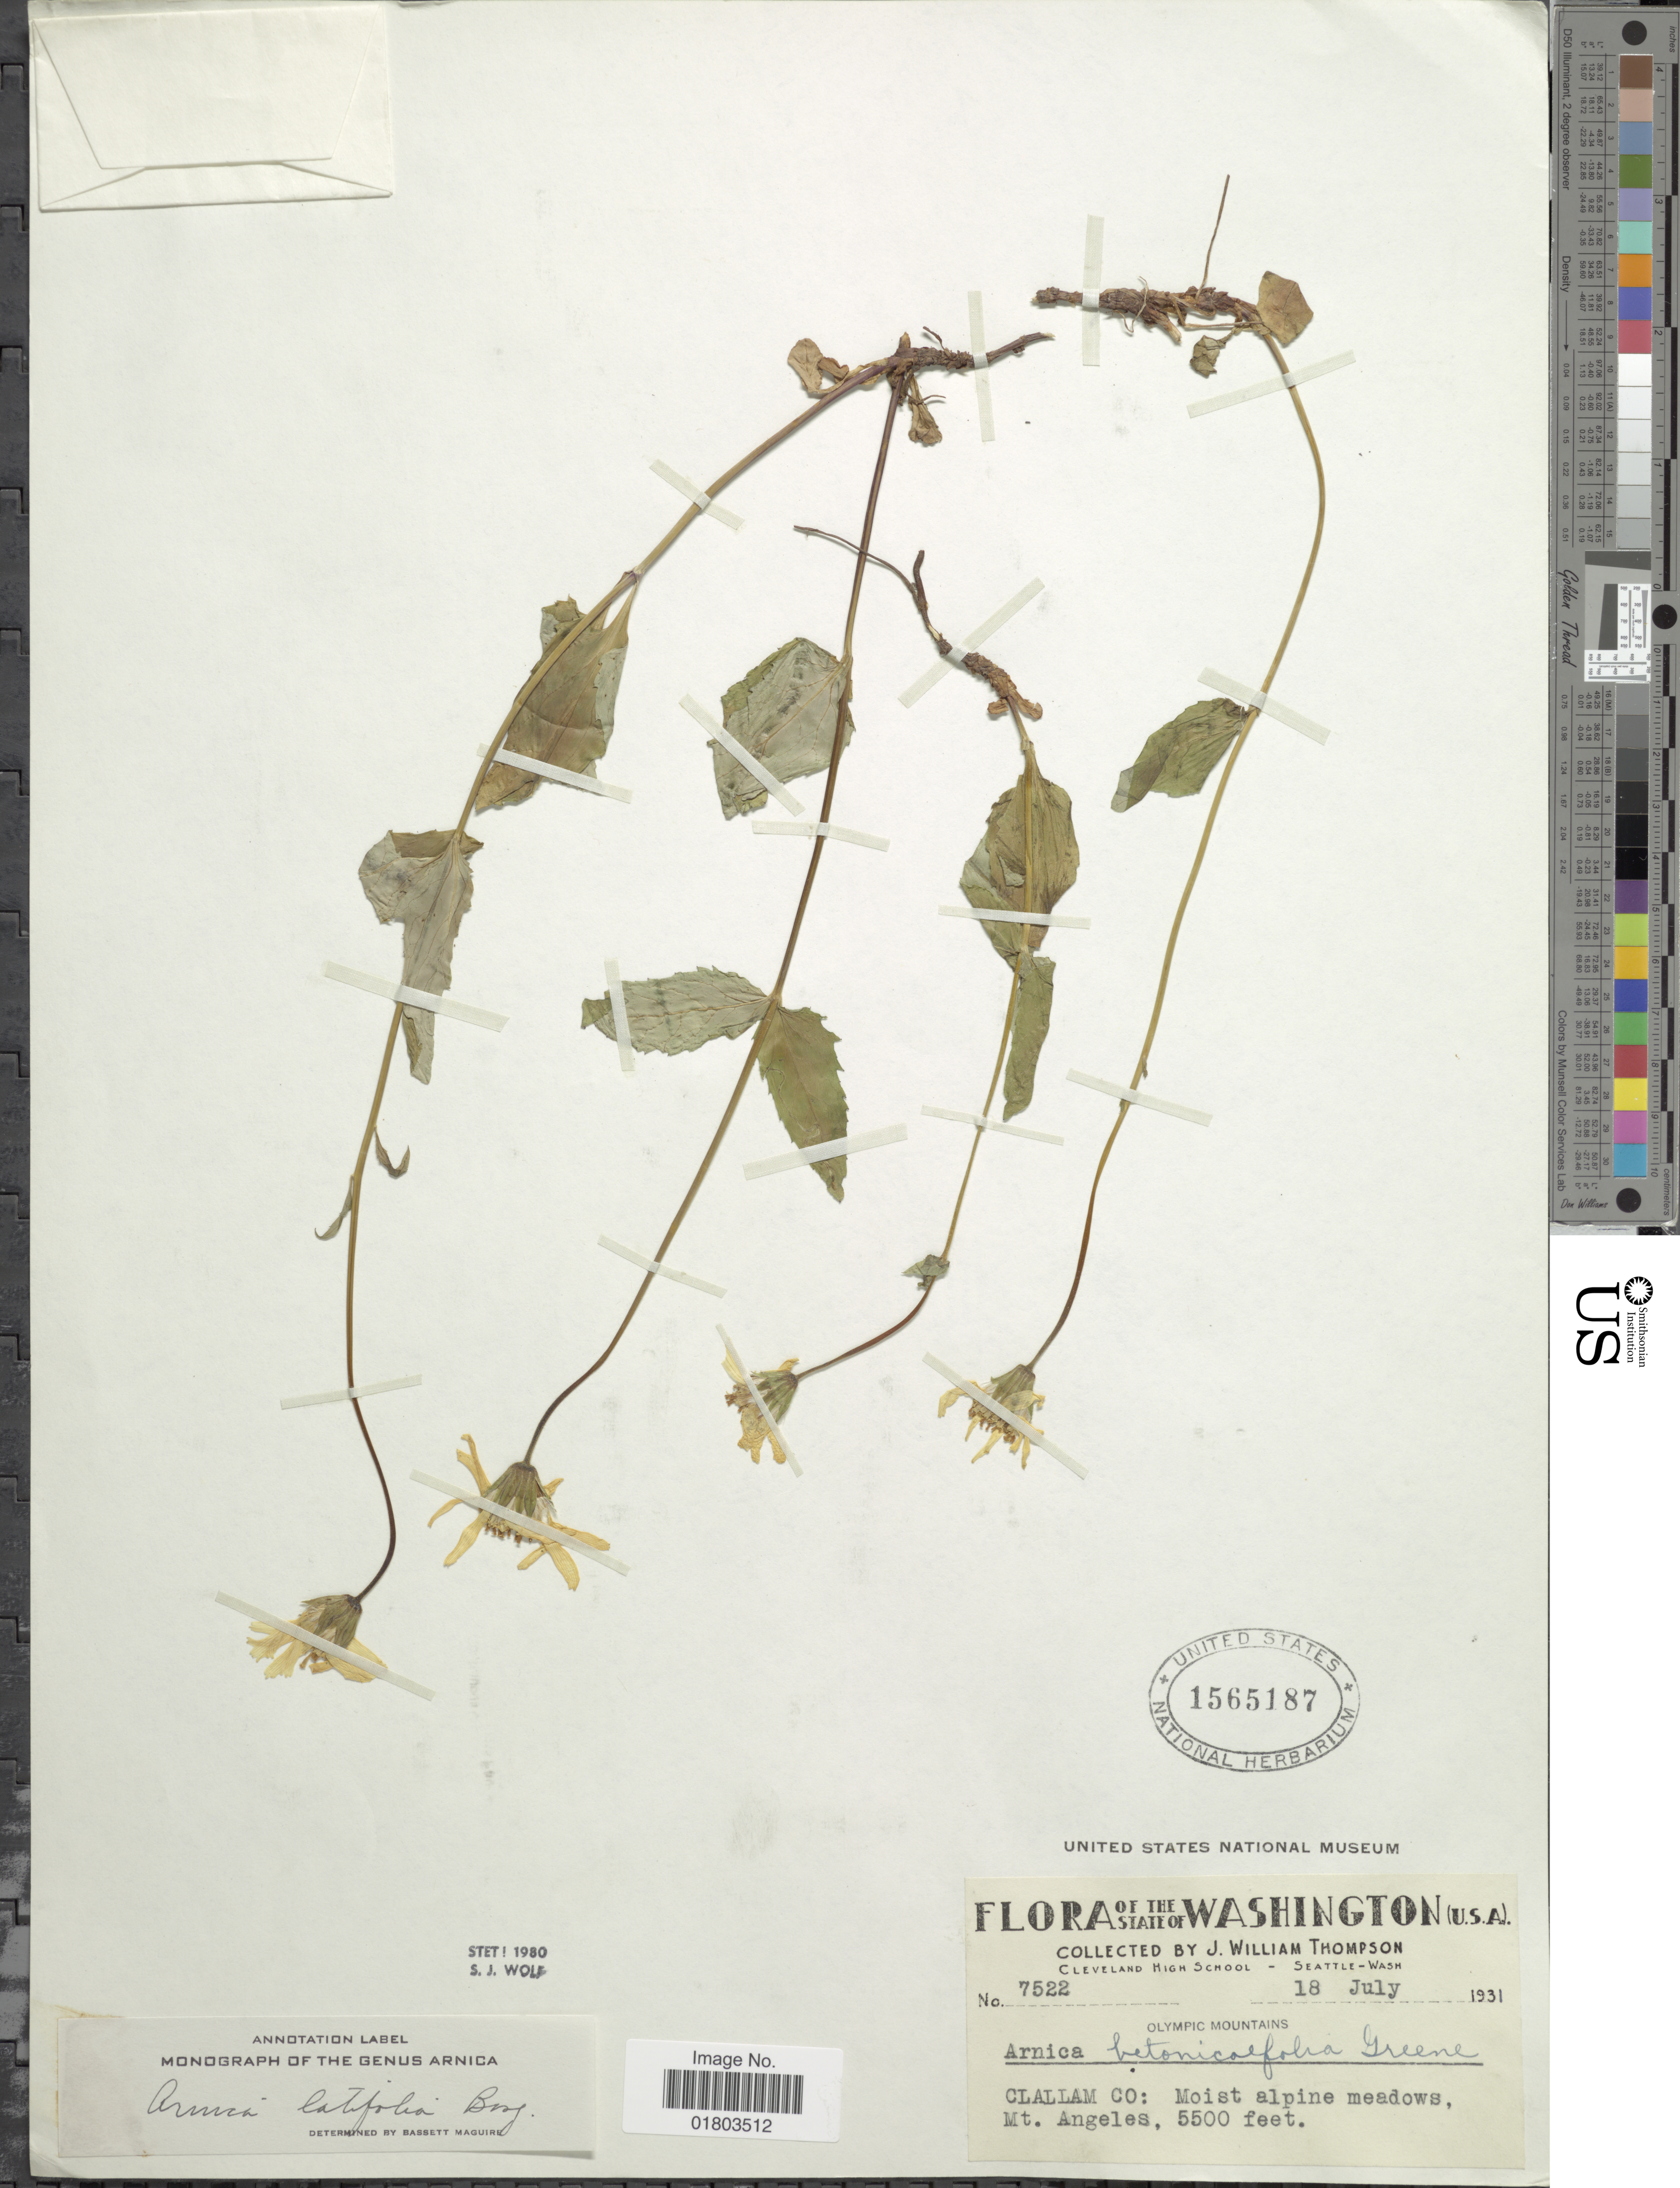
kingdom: Plantae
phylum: Tracheophyta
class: Magnoliopsida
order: Asterales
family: Asteraceae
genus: Arnica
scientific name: Arnica latifolia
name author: Bong.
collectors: J. W. Thompson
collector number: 7522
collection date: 1931-07-18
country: United States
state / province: Washington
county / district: Clallam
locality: Clallam Co: Moist alpine meadows, Mt Angeles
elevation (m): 1676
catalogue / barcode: US 1565187